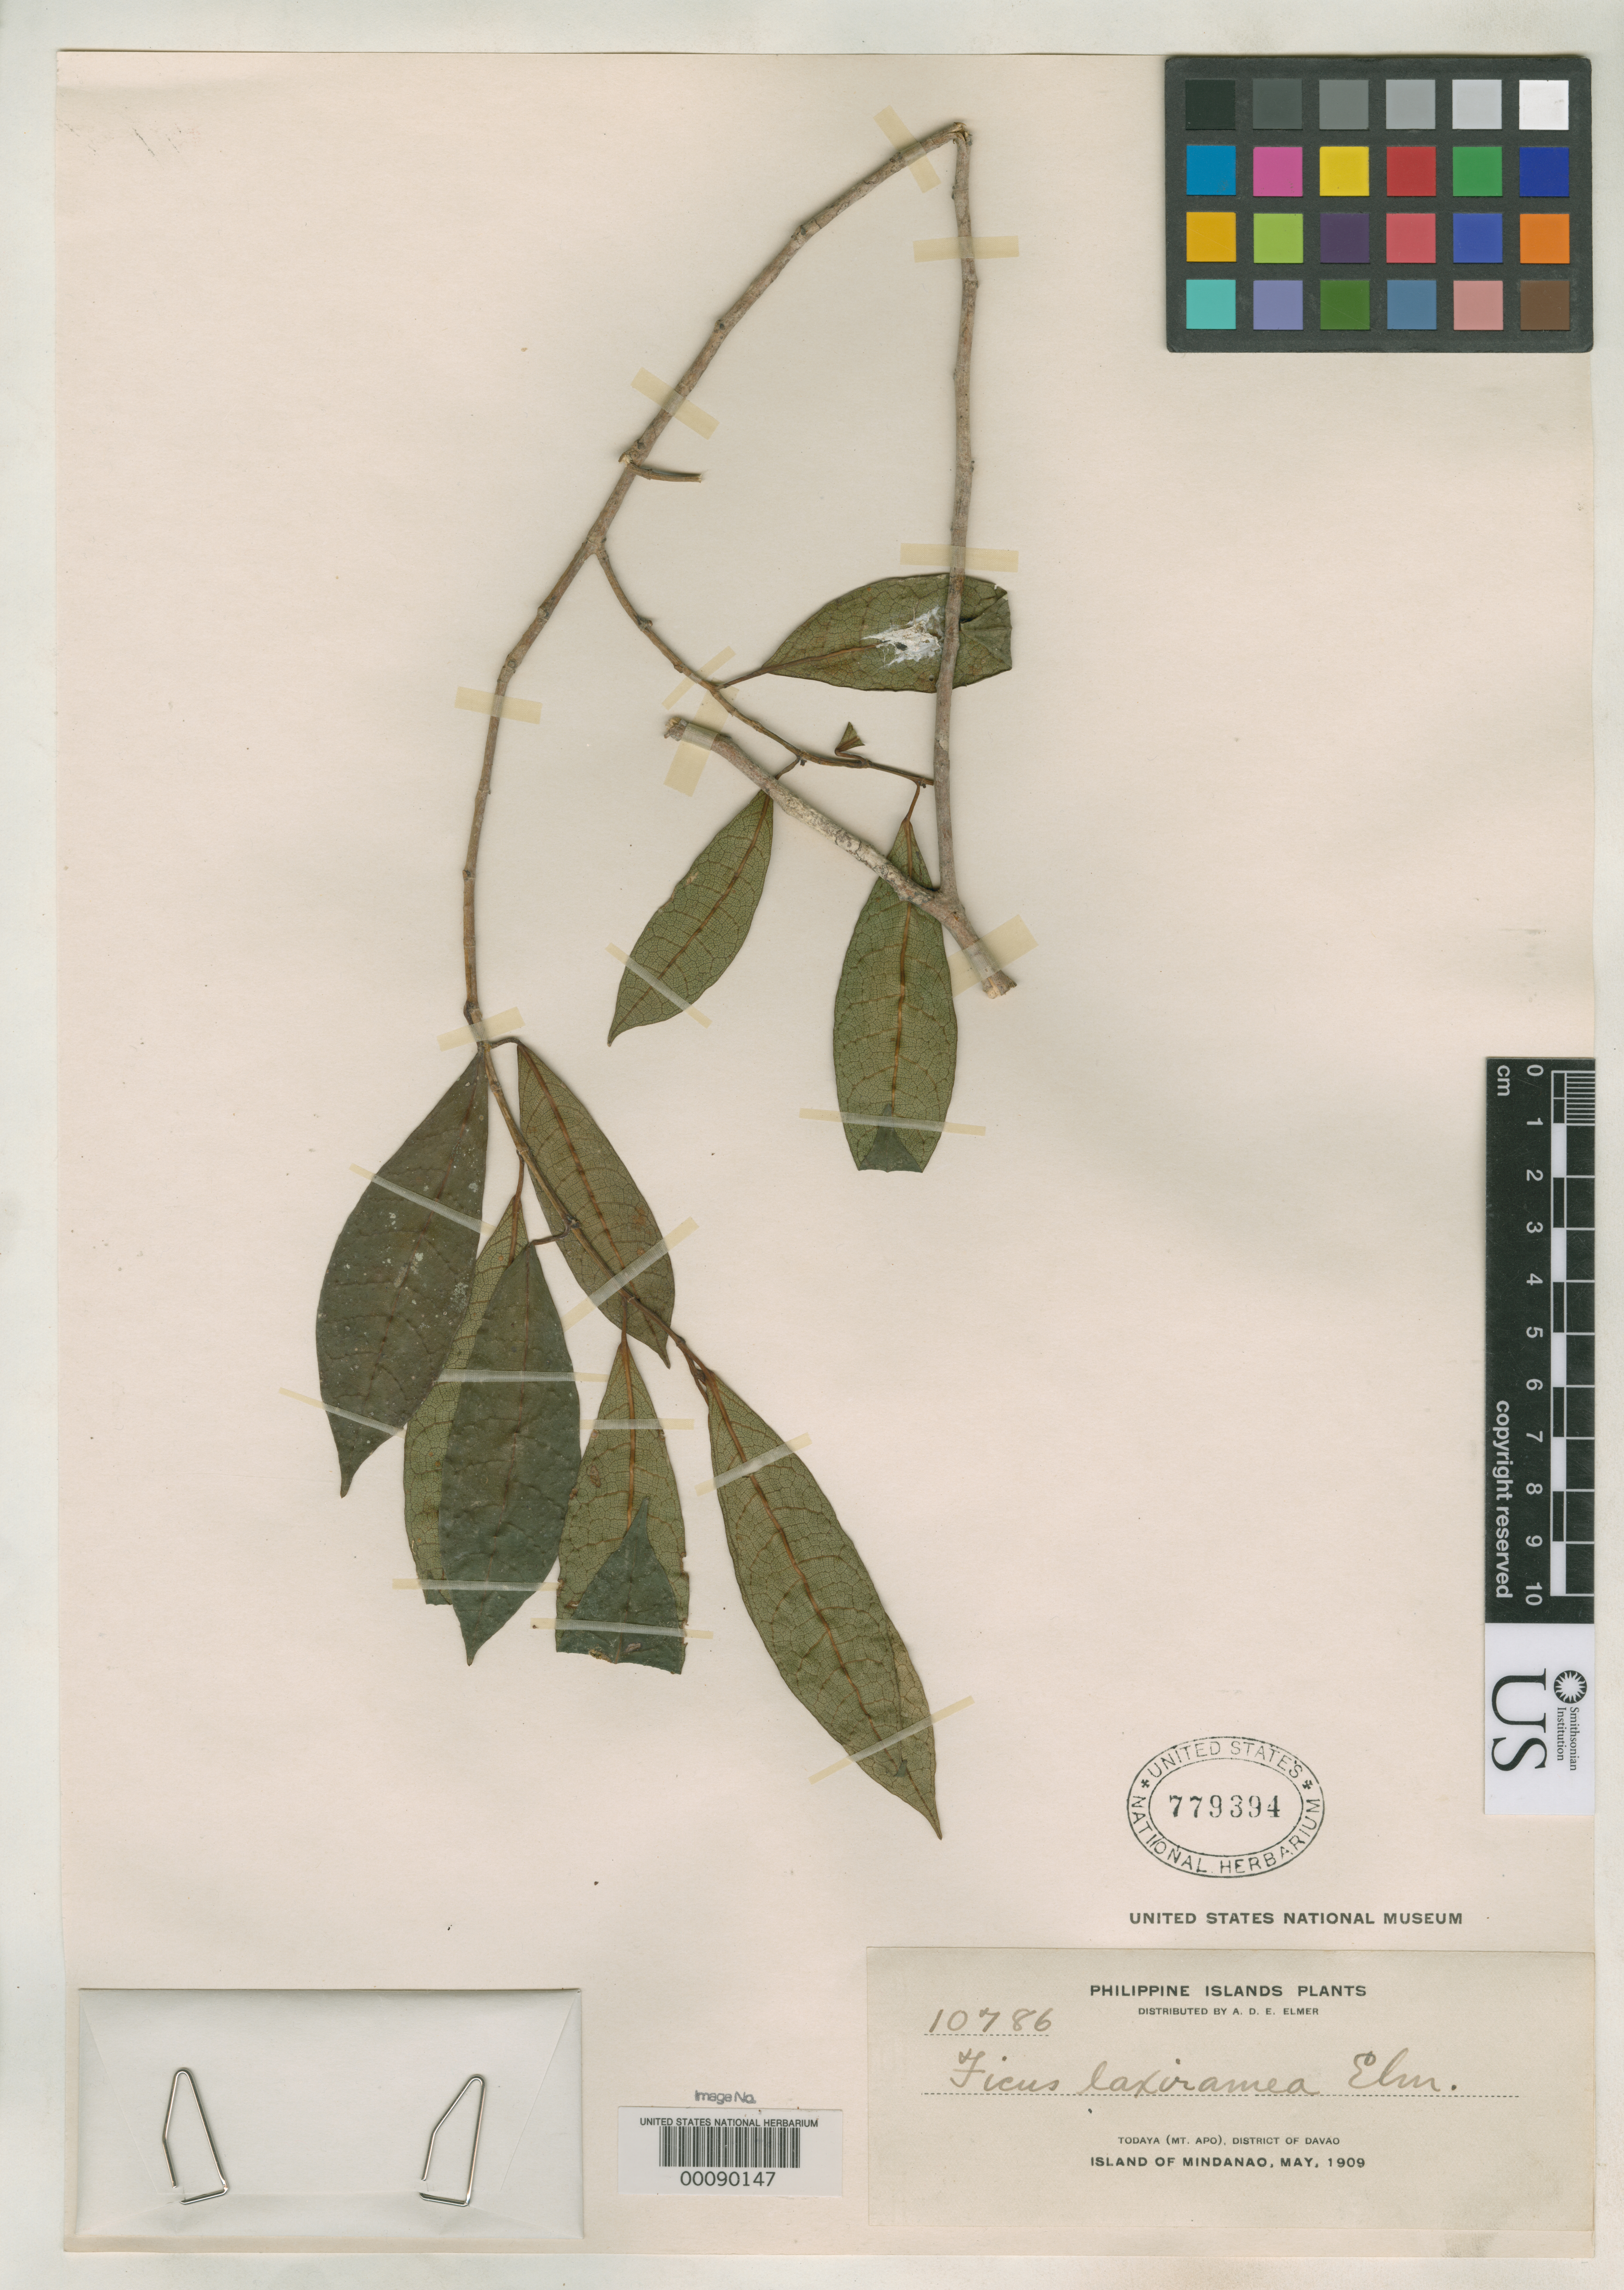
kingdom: Plantae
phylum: Tracheophyta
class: Magnoliopsida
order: Rosales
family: Moraceae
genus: Ficus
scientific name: Ficus laxiramea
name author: Elmer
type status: Isotype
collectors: A. D. E. Elmer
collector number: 10786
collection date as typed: May 1909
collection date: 1909-05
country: Philippines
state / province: Davao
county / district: Davao del Sur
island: Mindanao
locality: Todaya, Mt. Apo.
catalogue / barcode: US 779394